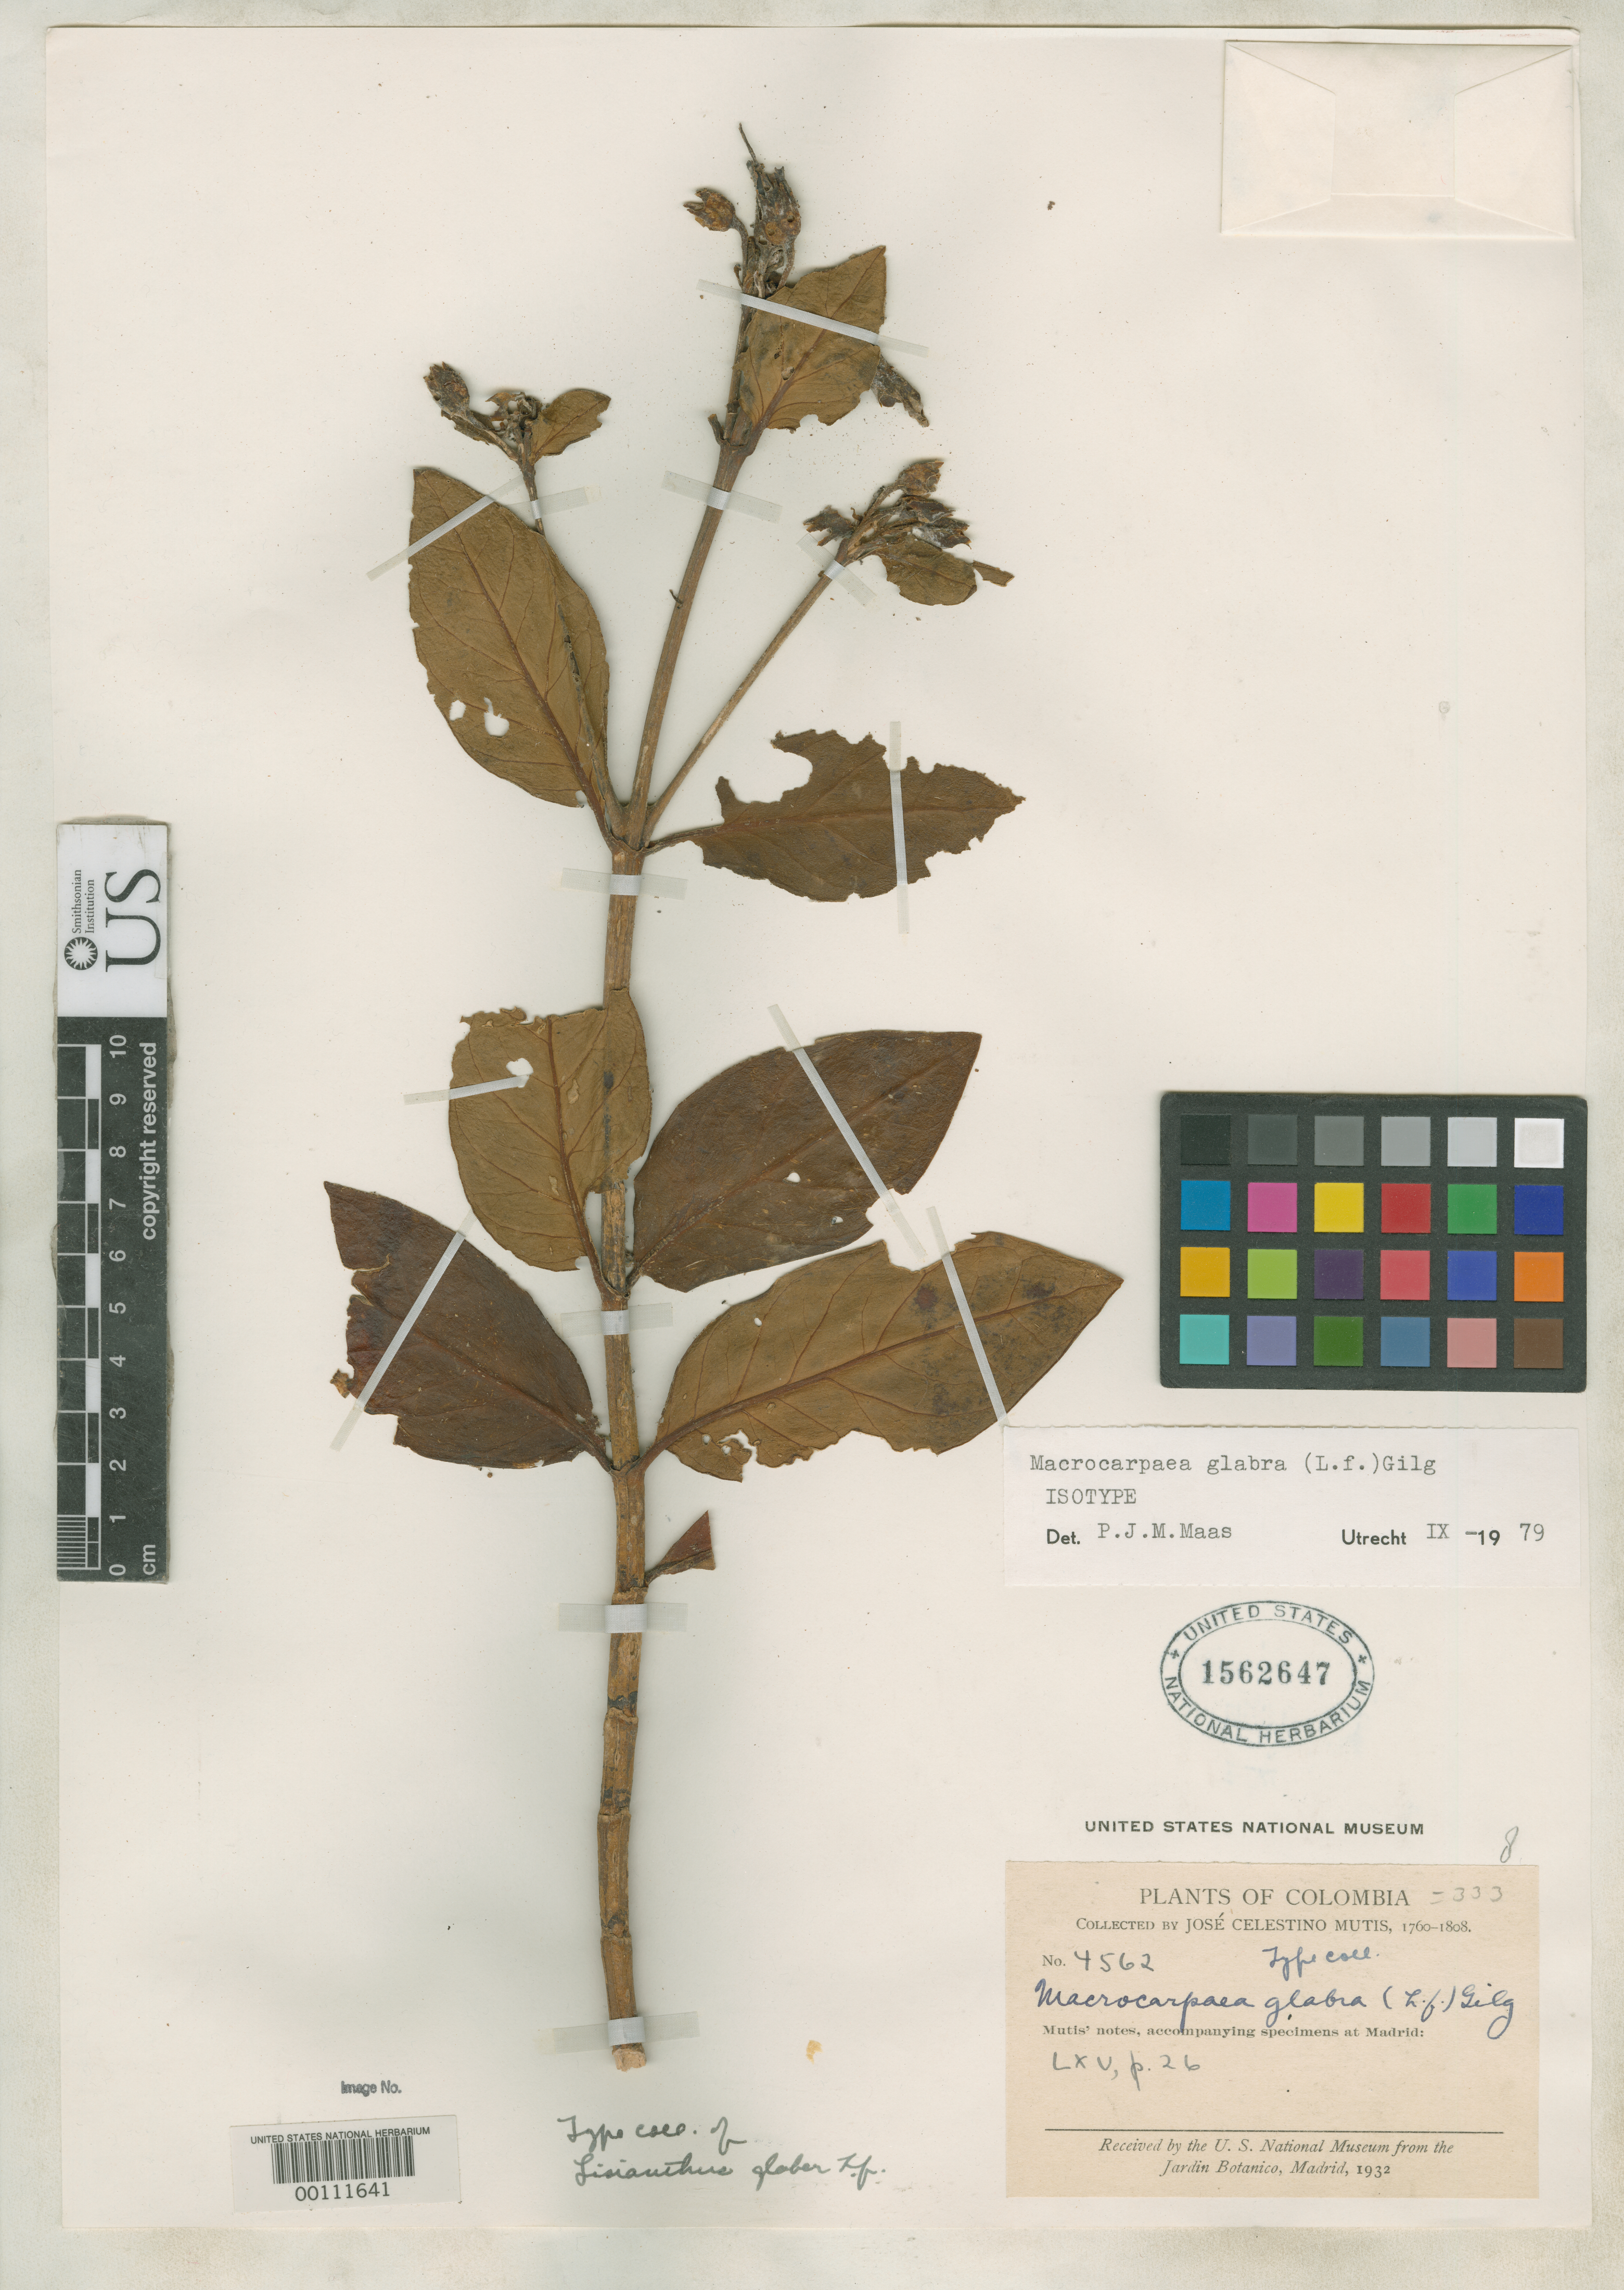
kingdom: Plantae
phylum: Tracheophyta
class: Magnoliopsida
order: Gentianales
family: Gentianaceae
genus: Lisianthius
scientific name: Lisianthius glaber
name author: L. f.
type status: Type Fragment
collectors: J. C. B. Mutis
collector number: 4562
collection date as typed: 1760 to -- --- 1808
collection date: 1760/1808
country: Colombia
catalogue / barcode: US 1562647